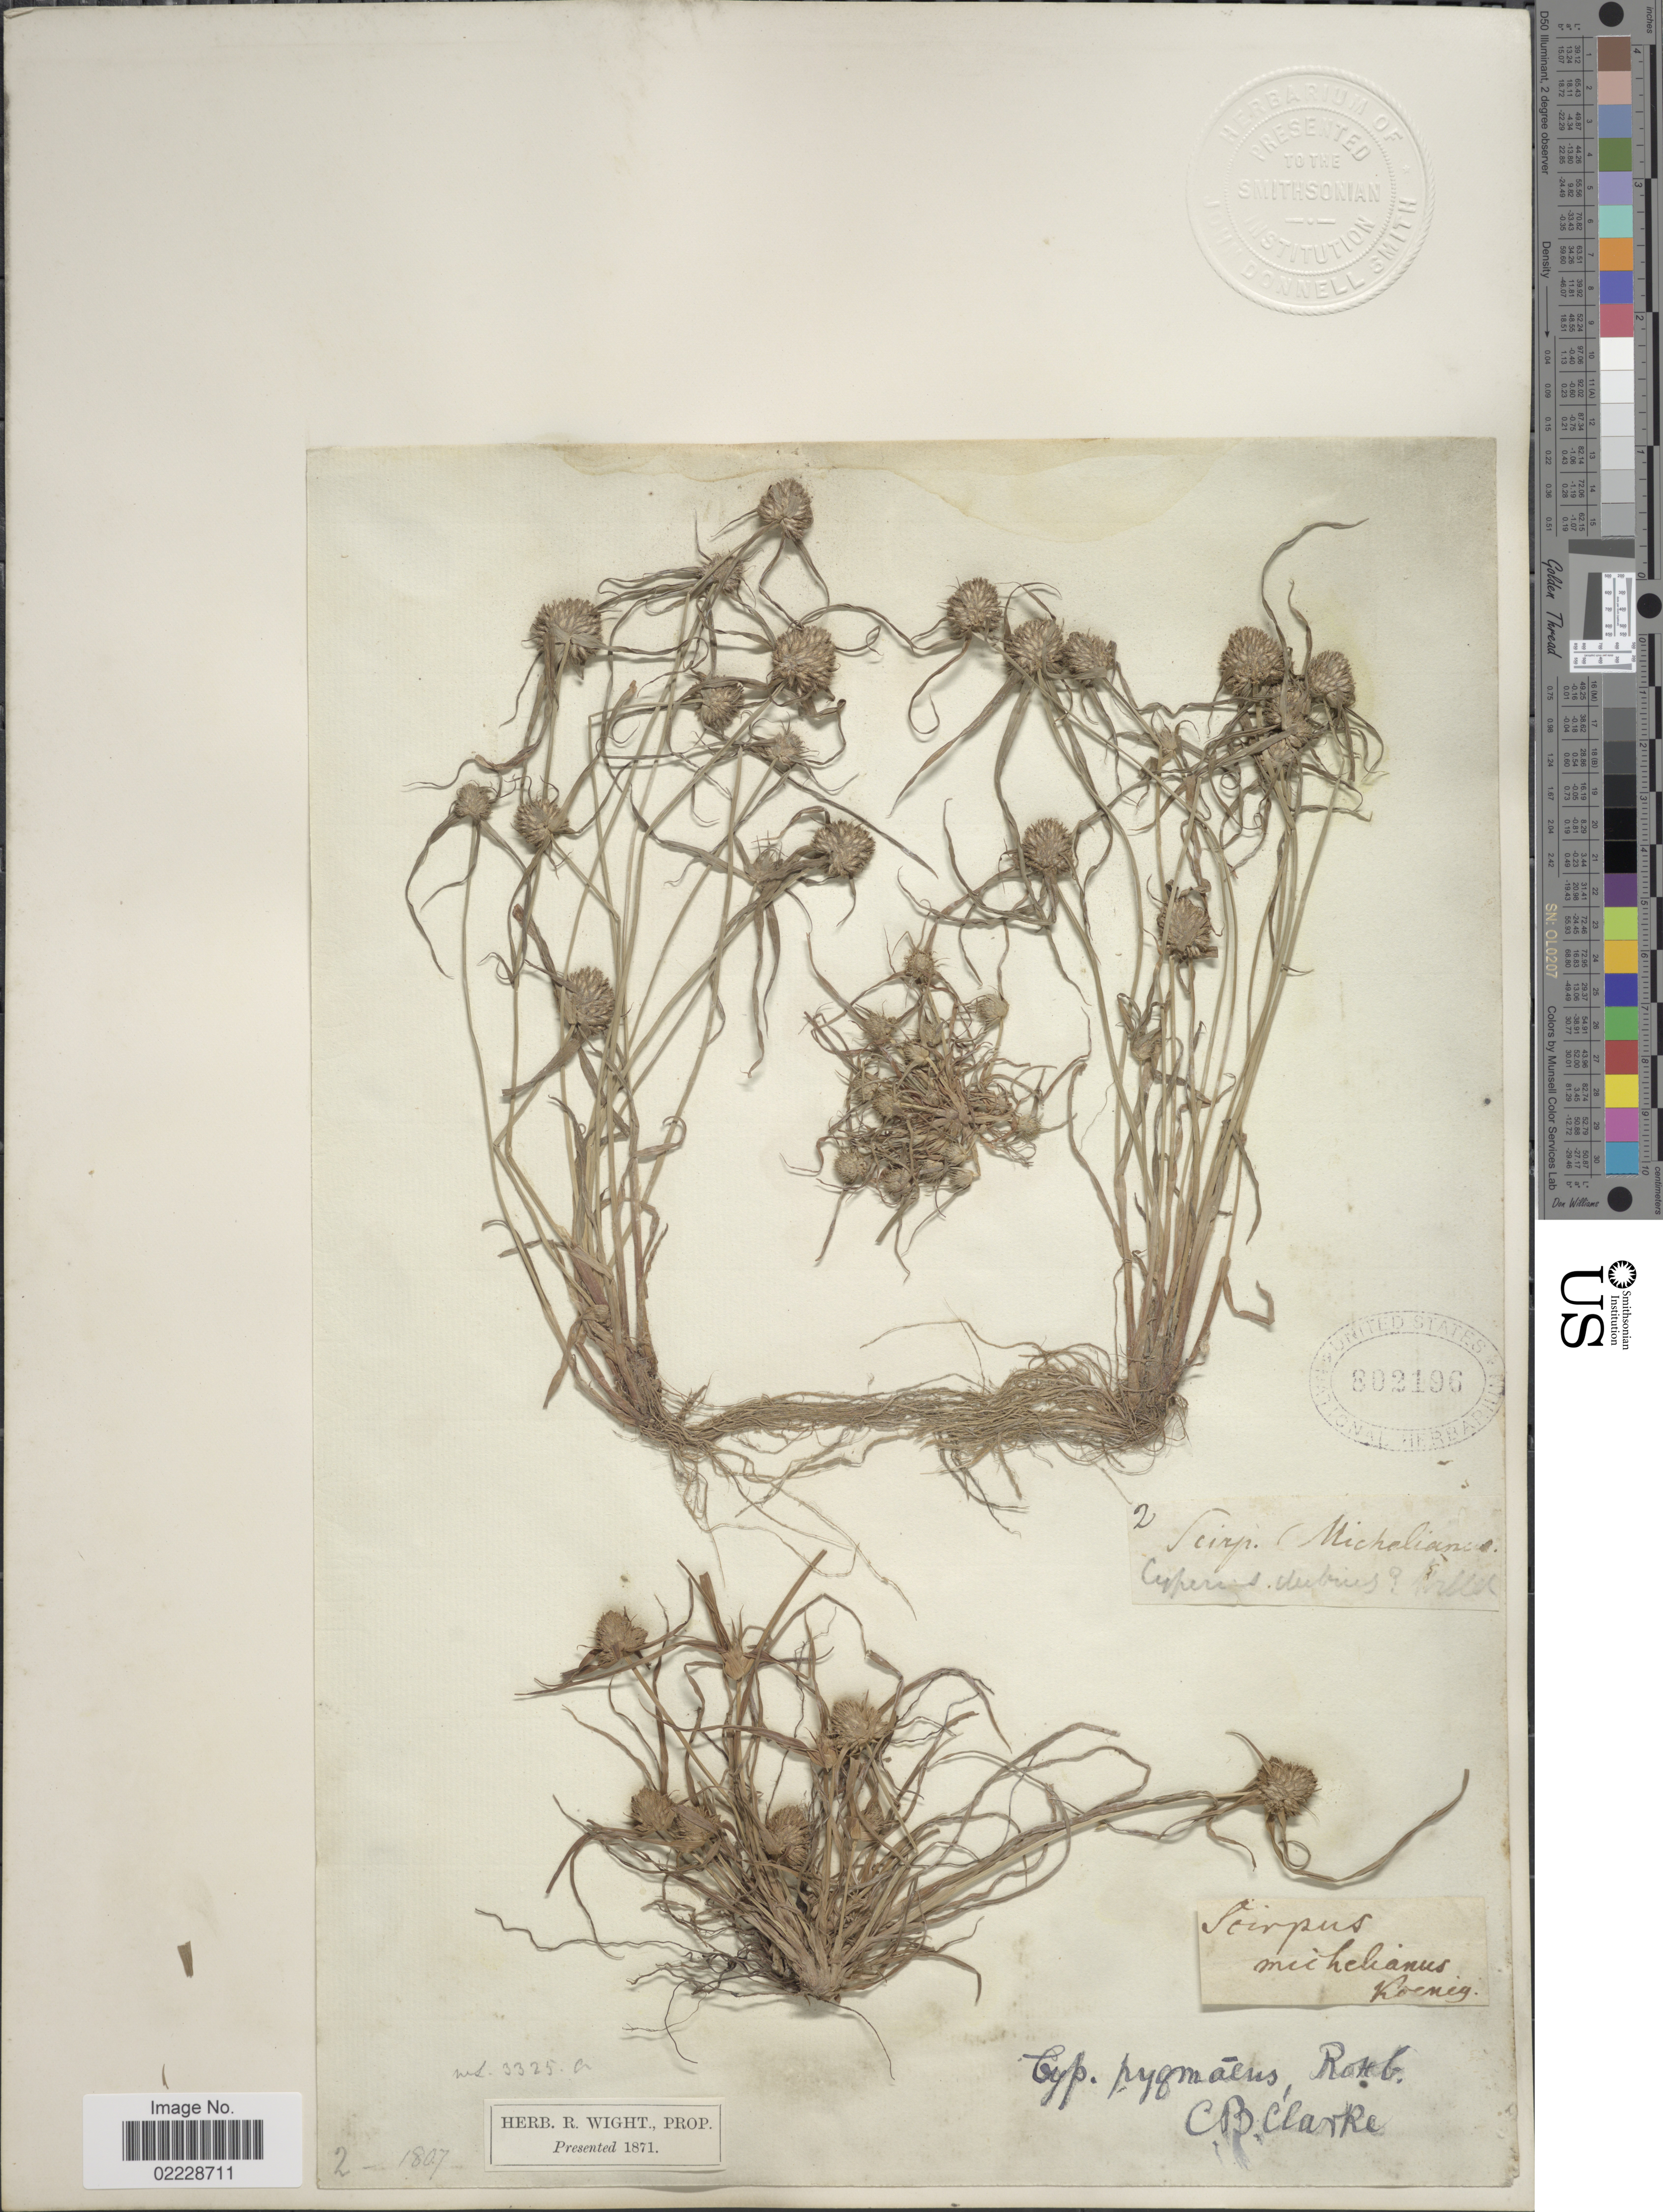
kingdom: Plantae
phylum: Tracheophyta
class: Liliopsida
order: Poales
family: Cyperaceae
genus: Cyperus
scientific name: Cyperus michelianus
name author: (L.) Delile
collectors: Koenig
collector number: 2?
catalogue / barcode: US 802196